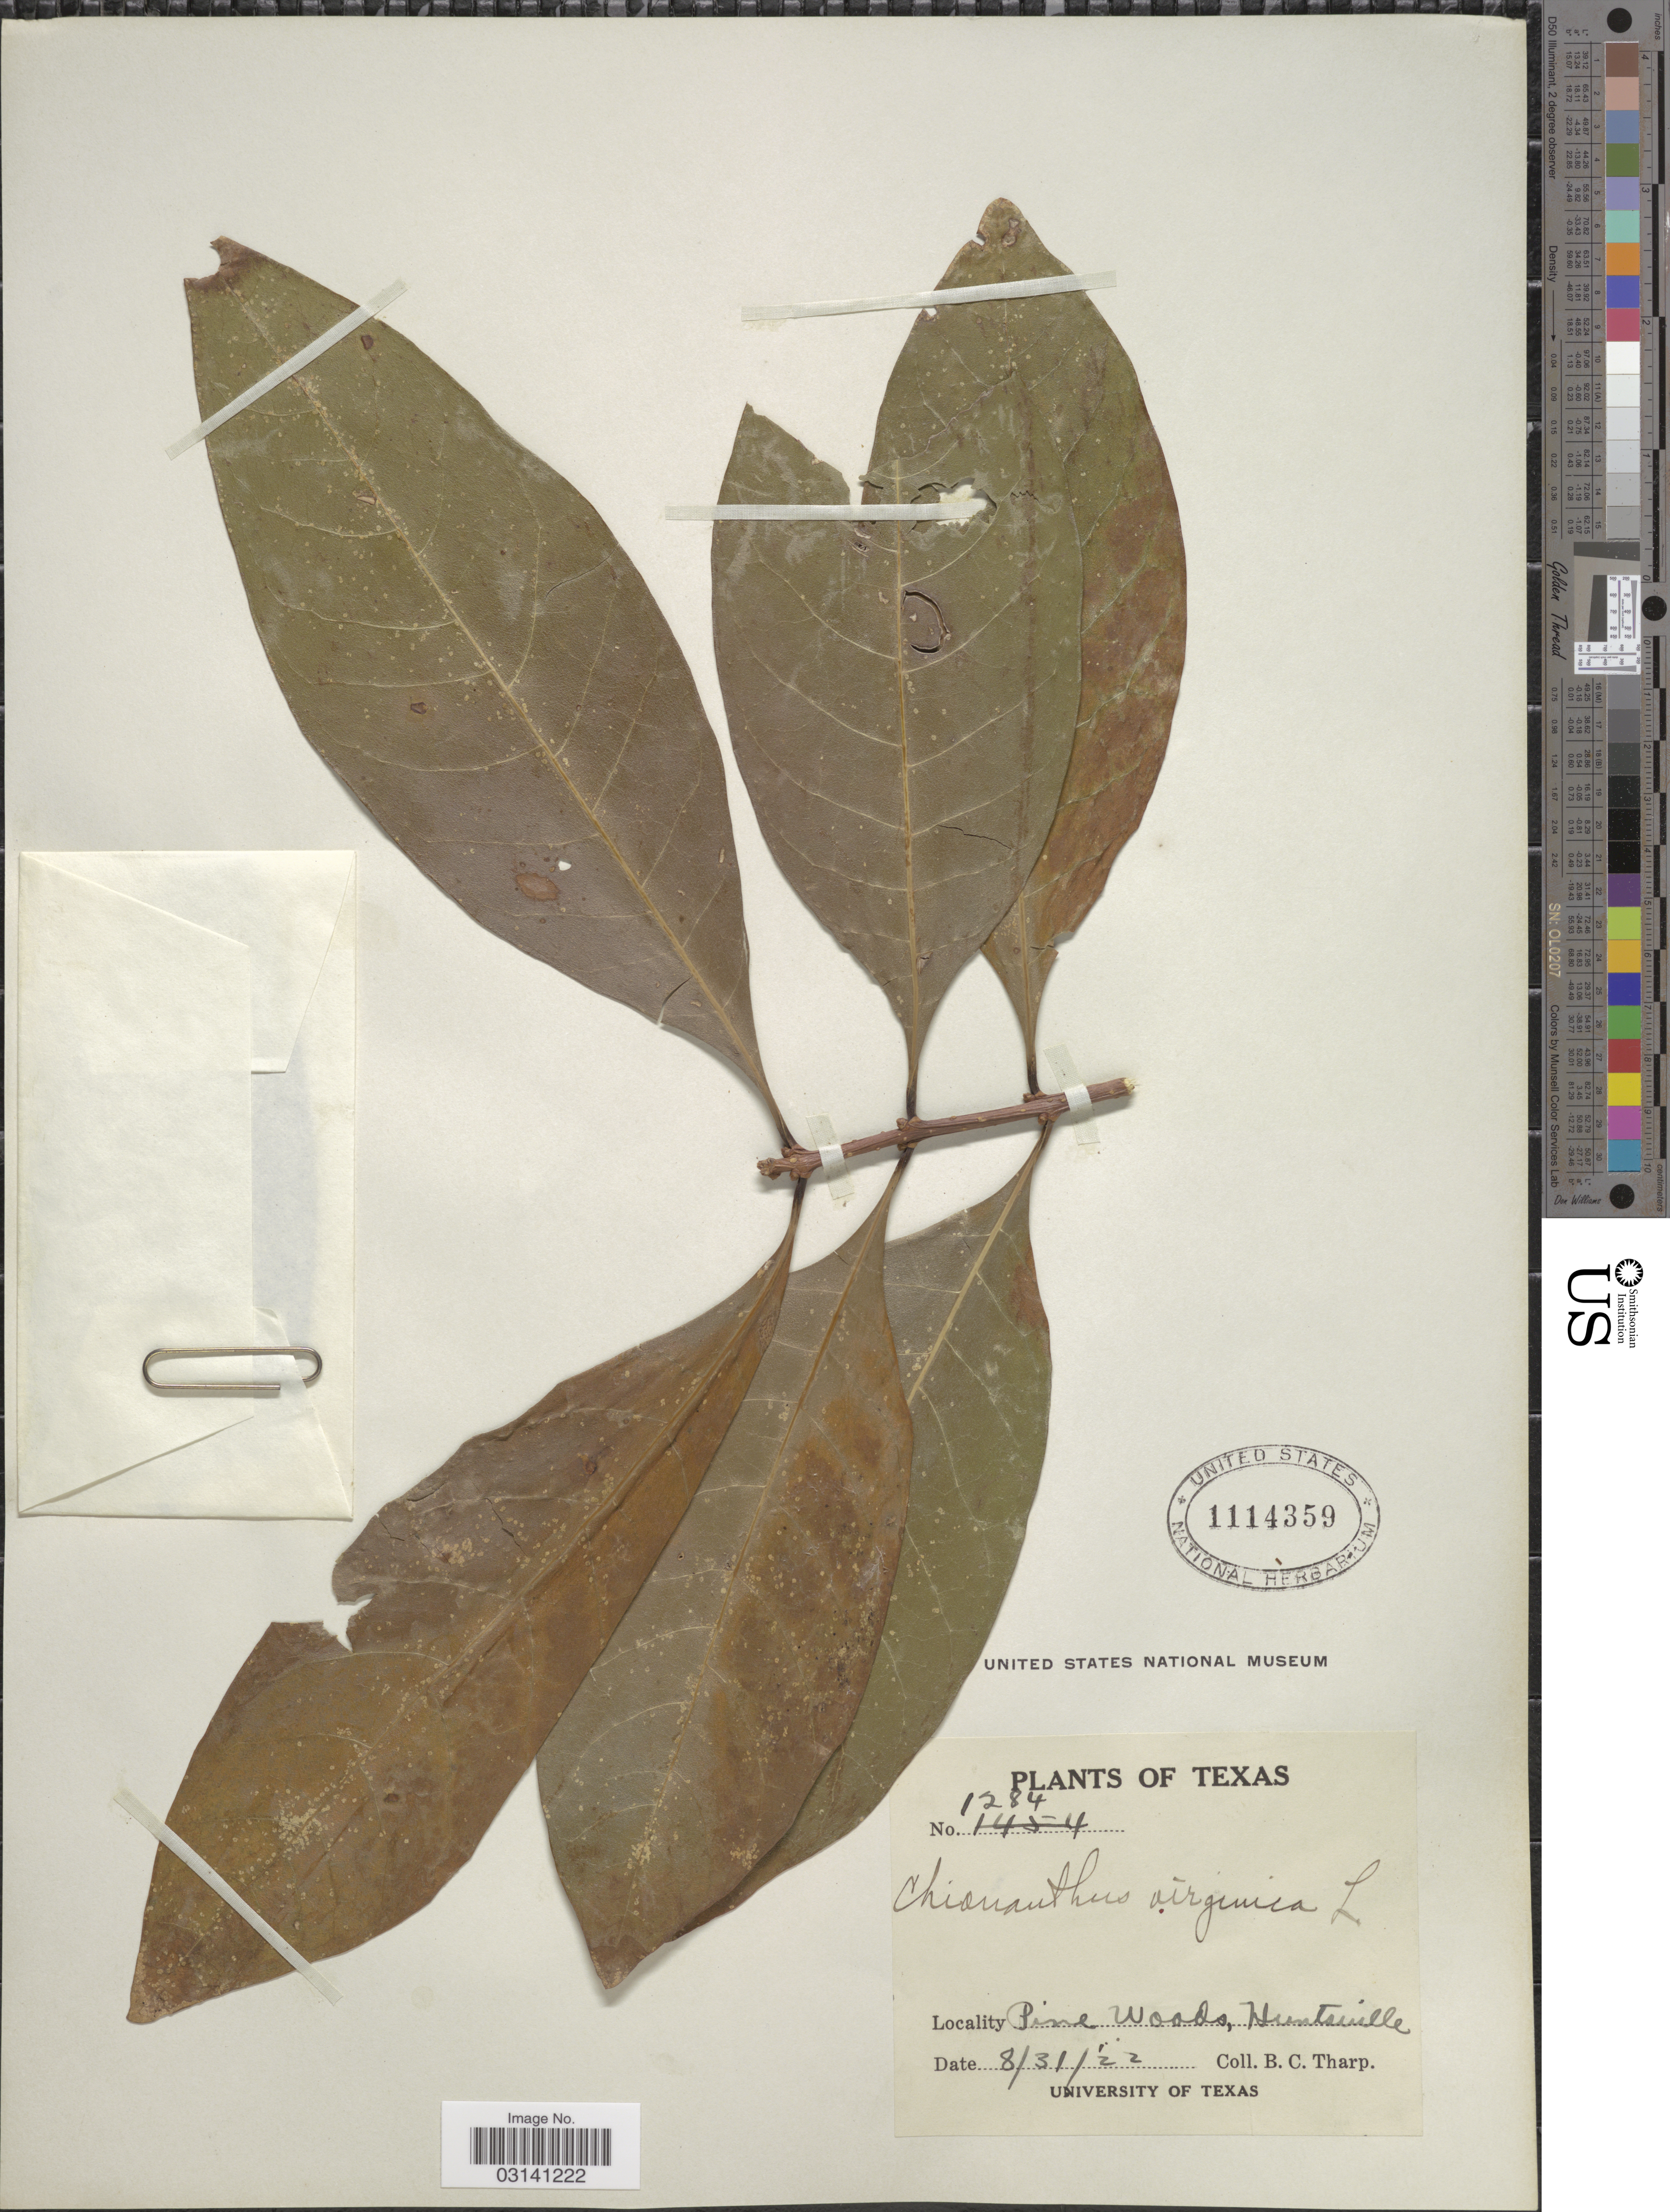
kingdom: Plantae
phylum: Tracheophyta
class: Magnoliopsida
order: Lamiales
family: Oleaceae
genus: Chionanthus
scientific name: Chionanthus virginicus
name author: L.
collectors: B. C. Tharp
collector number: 1284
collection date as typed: Transcribed d/m/y: 31/8/22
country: United States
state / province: Texas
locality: Pine Woods, Huntsville.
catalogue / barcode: US 1114359